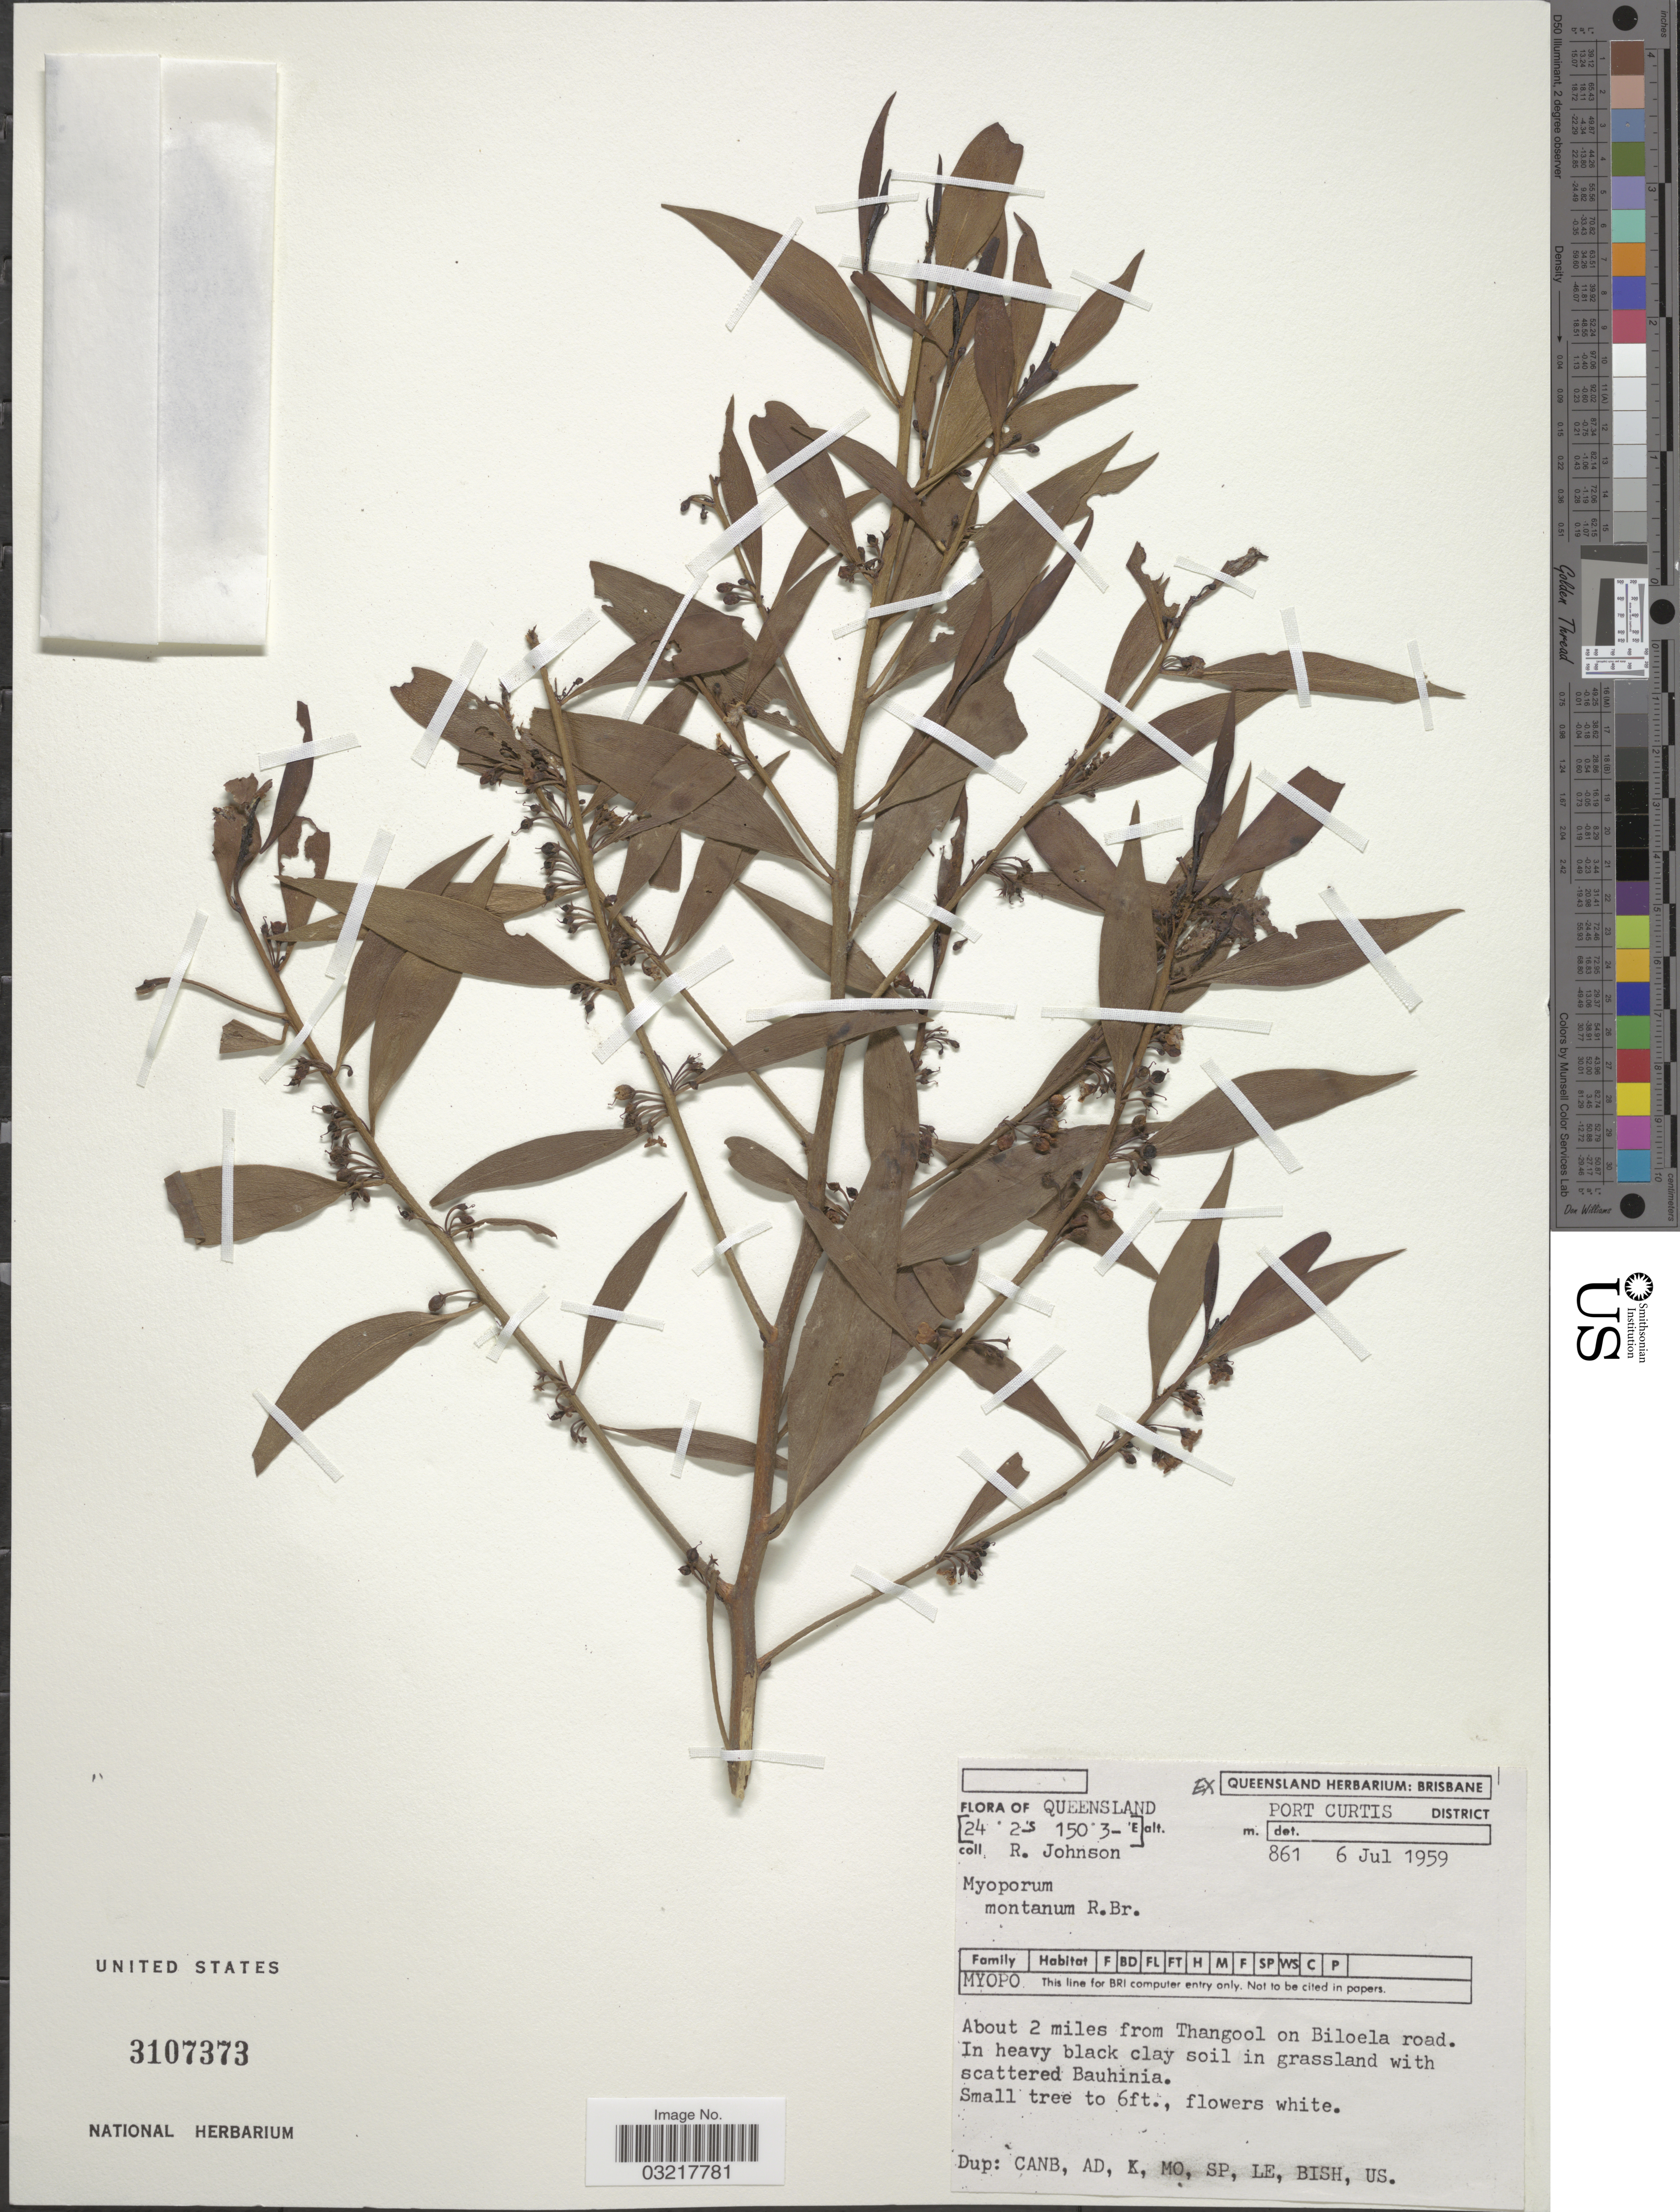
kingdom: Plantae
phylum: Tracheophyta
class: Magnoliopsida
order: Lamiales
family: Scrophulariaceae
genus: Myoporum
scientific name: Myoporum montanum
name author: R. Br.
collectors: R. Johnson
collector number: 861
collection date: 1959-07-06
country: Australia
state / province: Queensland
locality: Port Curtis District. About 2 miles from Thangool on Biloela road.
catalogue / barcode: US 3107373